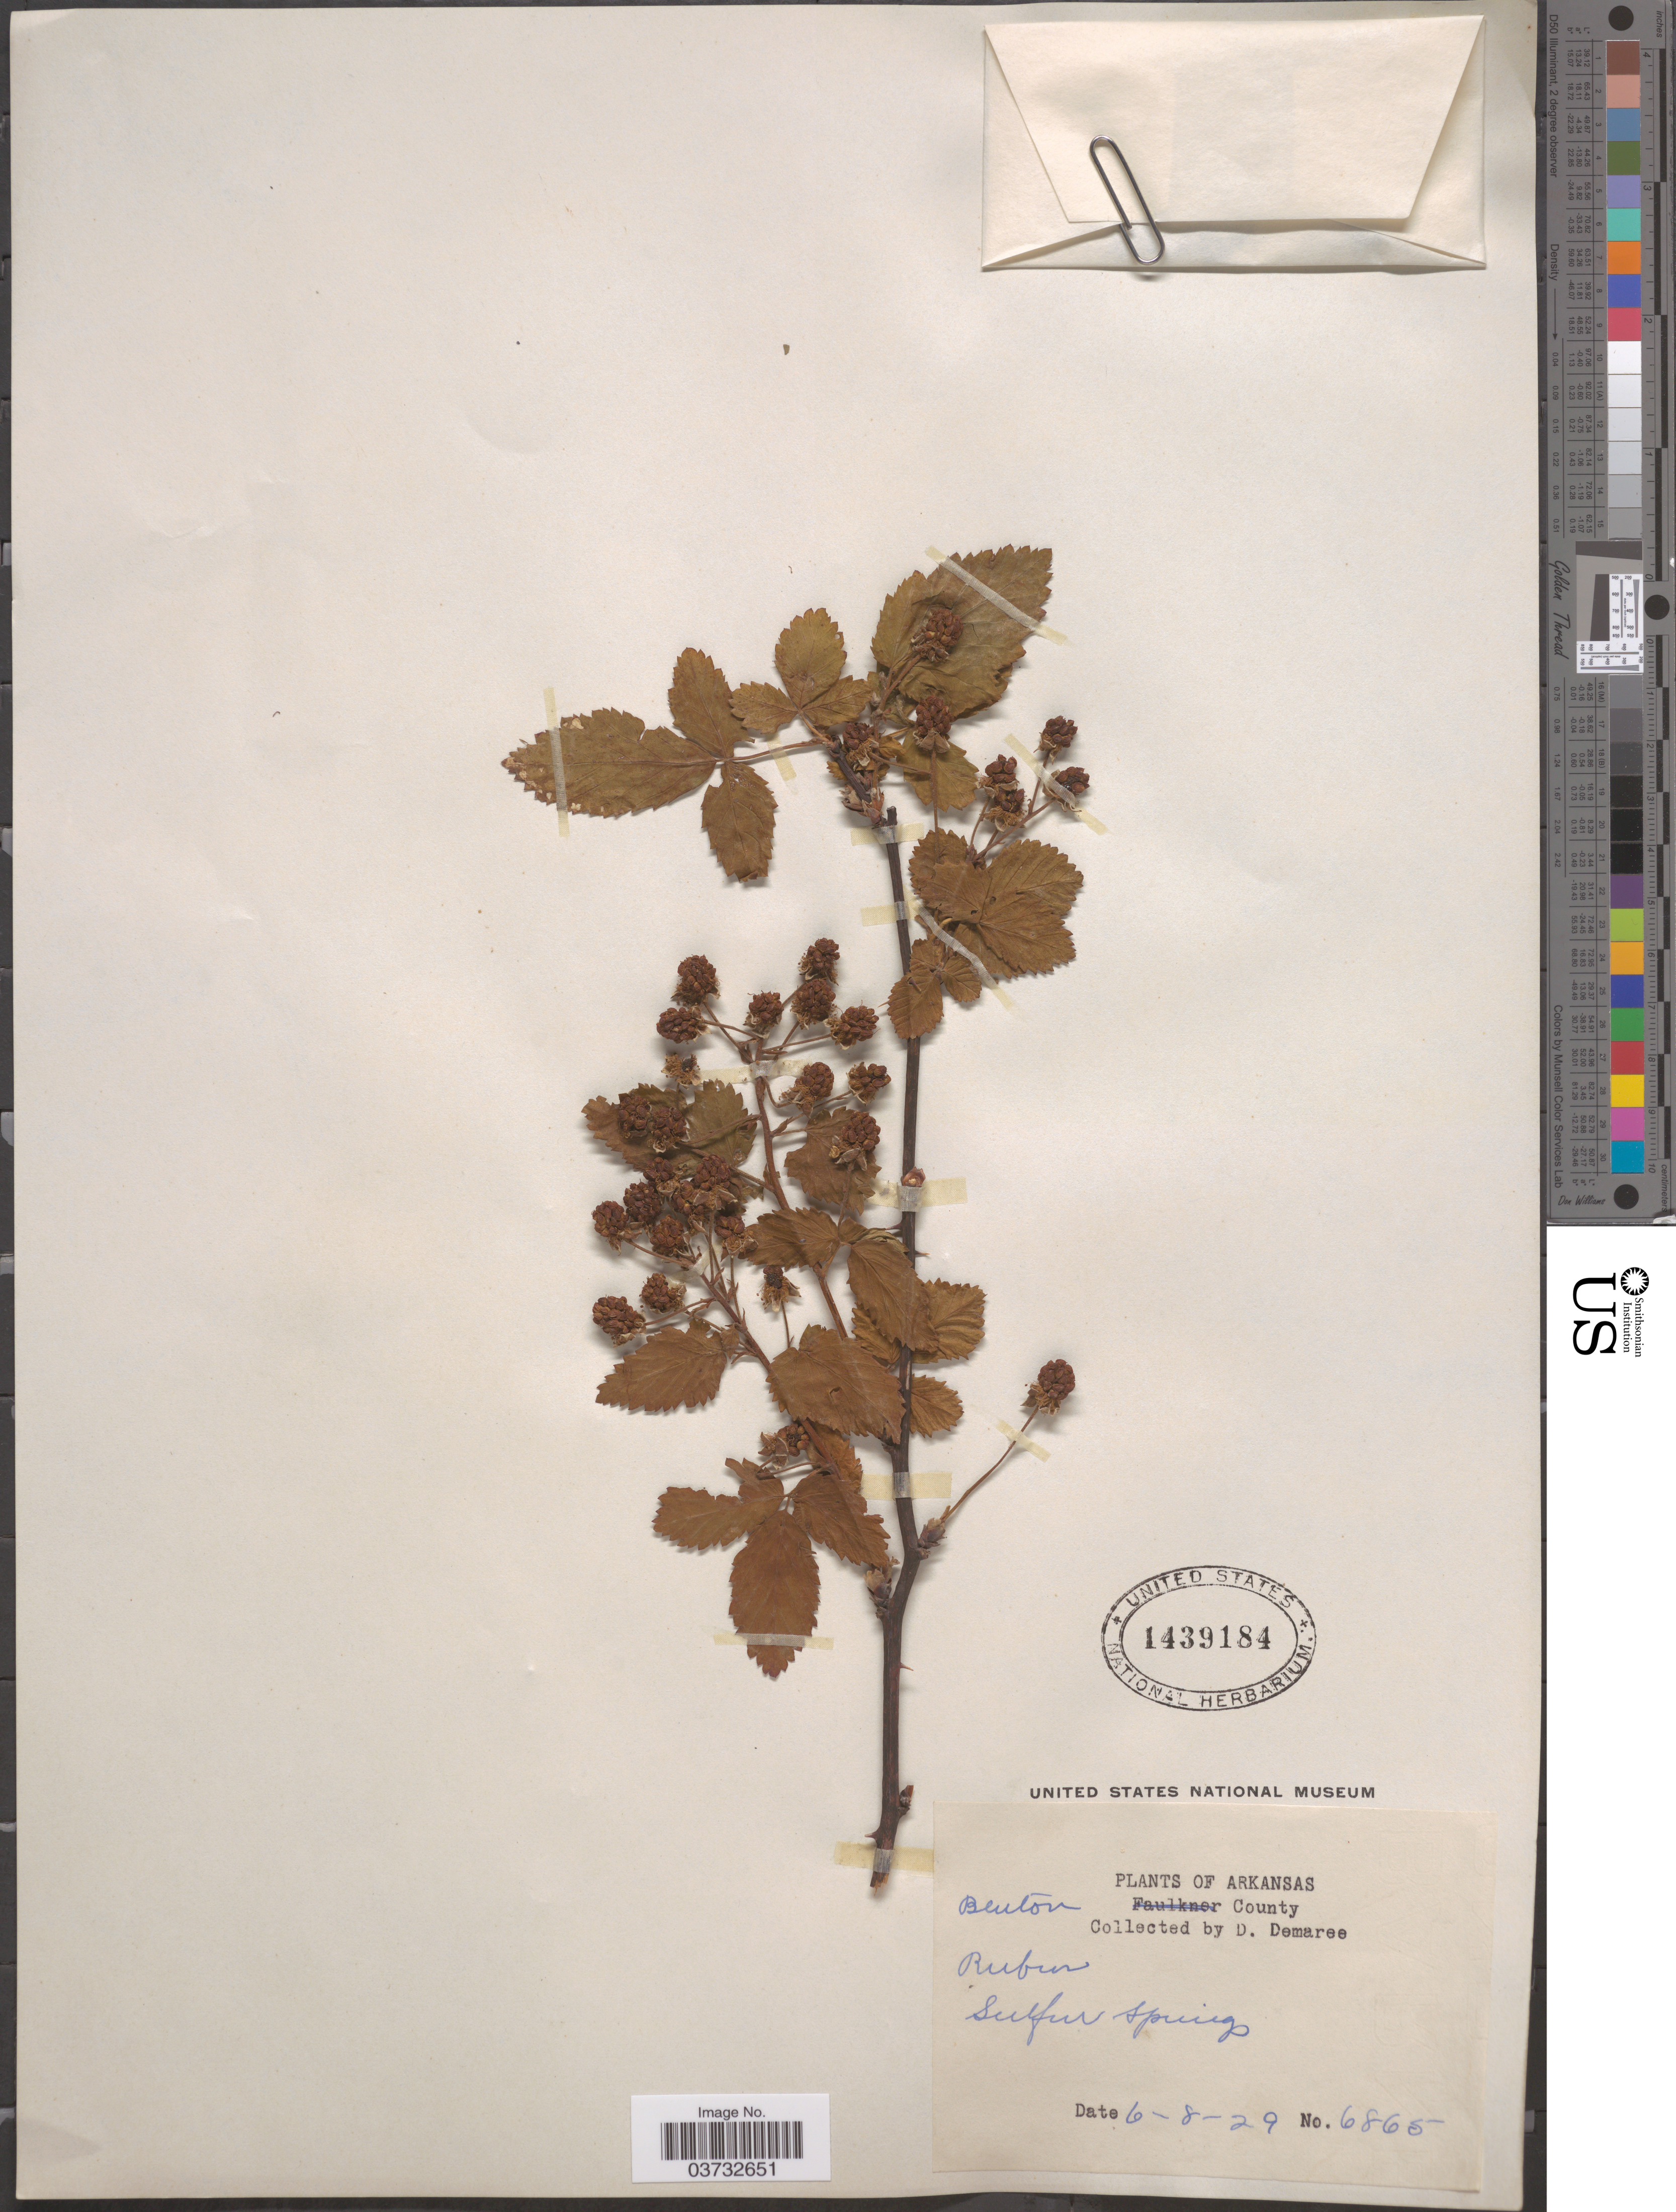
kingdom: Plantae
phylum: Tracheophyta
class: Magnoliopsida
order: Rosales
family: Rosaceae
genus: Rubus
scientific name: Rubus sp.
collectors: D. Demaree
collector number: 6865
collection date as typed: Transcribed d/m/y: 8/6/29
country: United States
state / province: Arkansas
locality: Benton County. Sulfur Springs.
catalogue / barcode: US 1439184